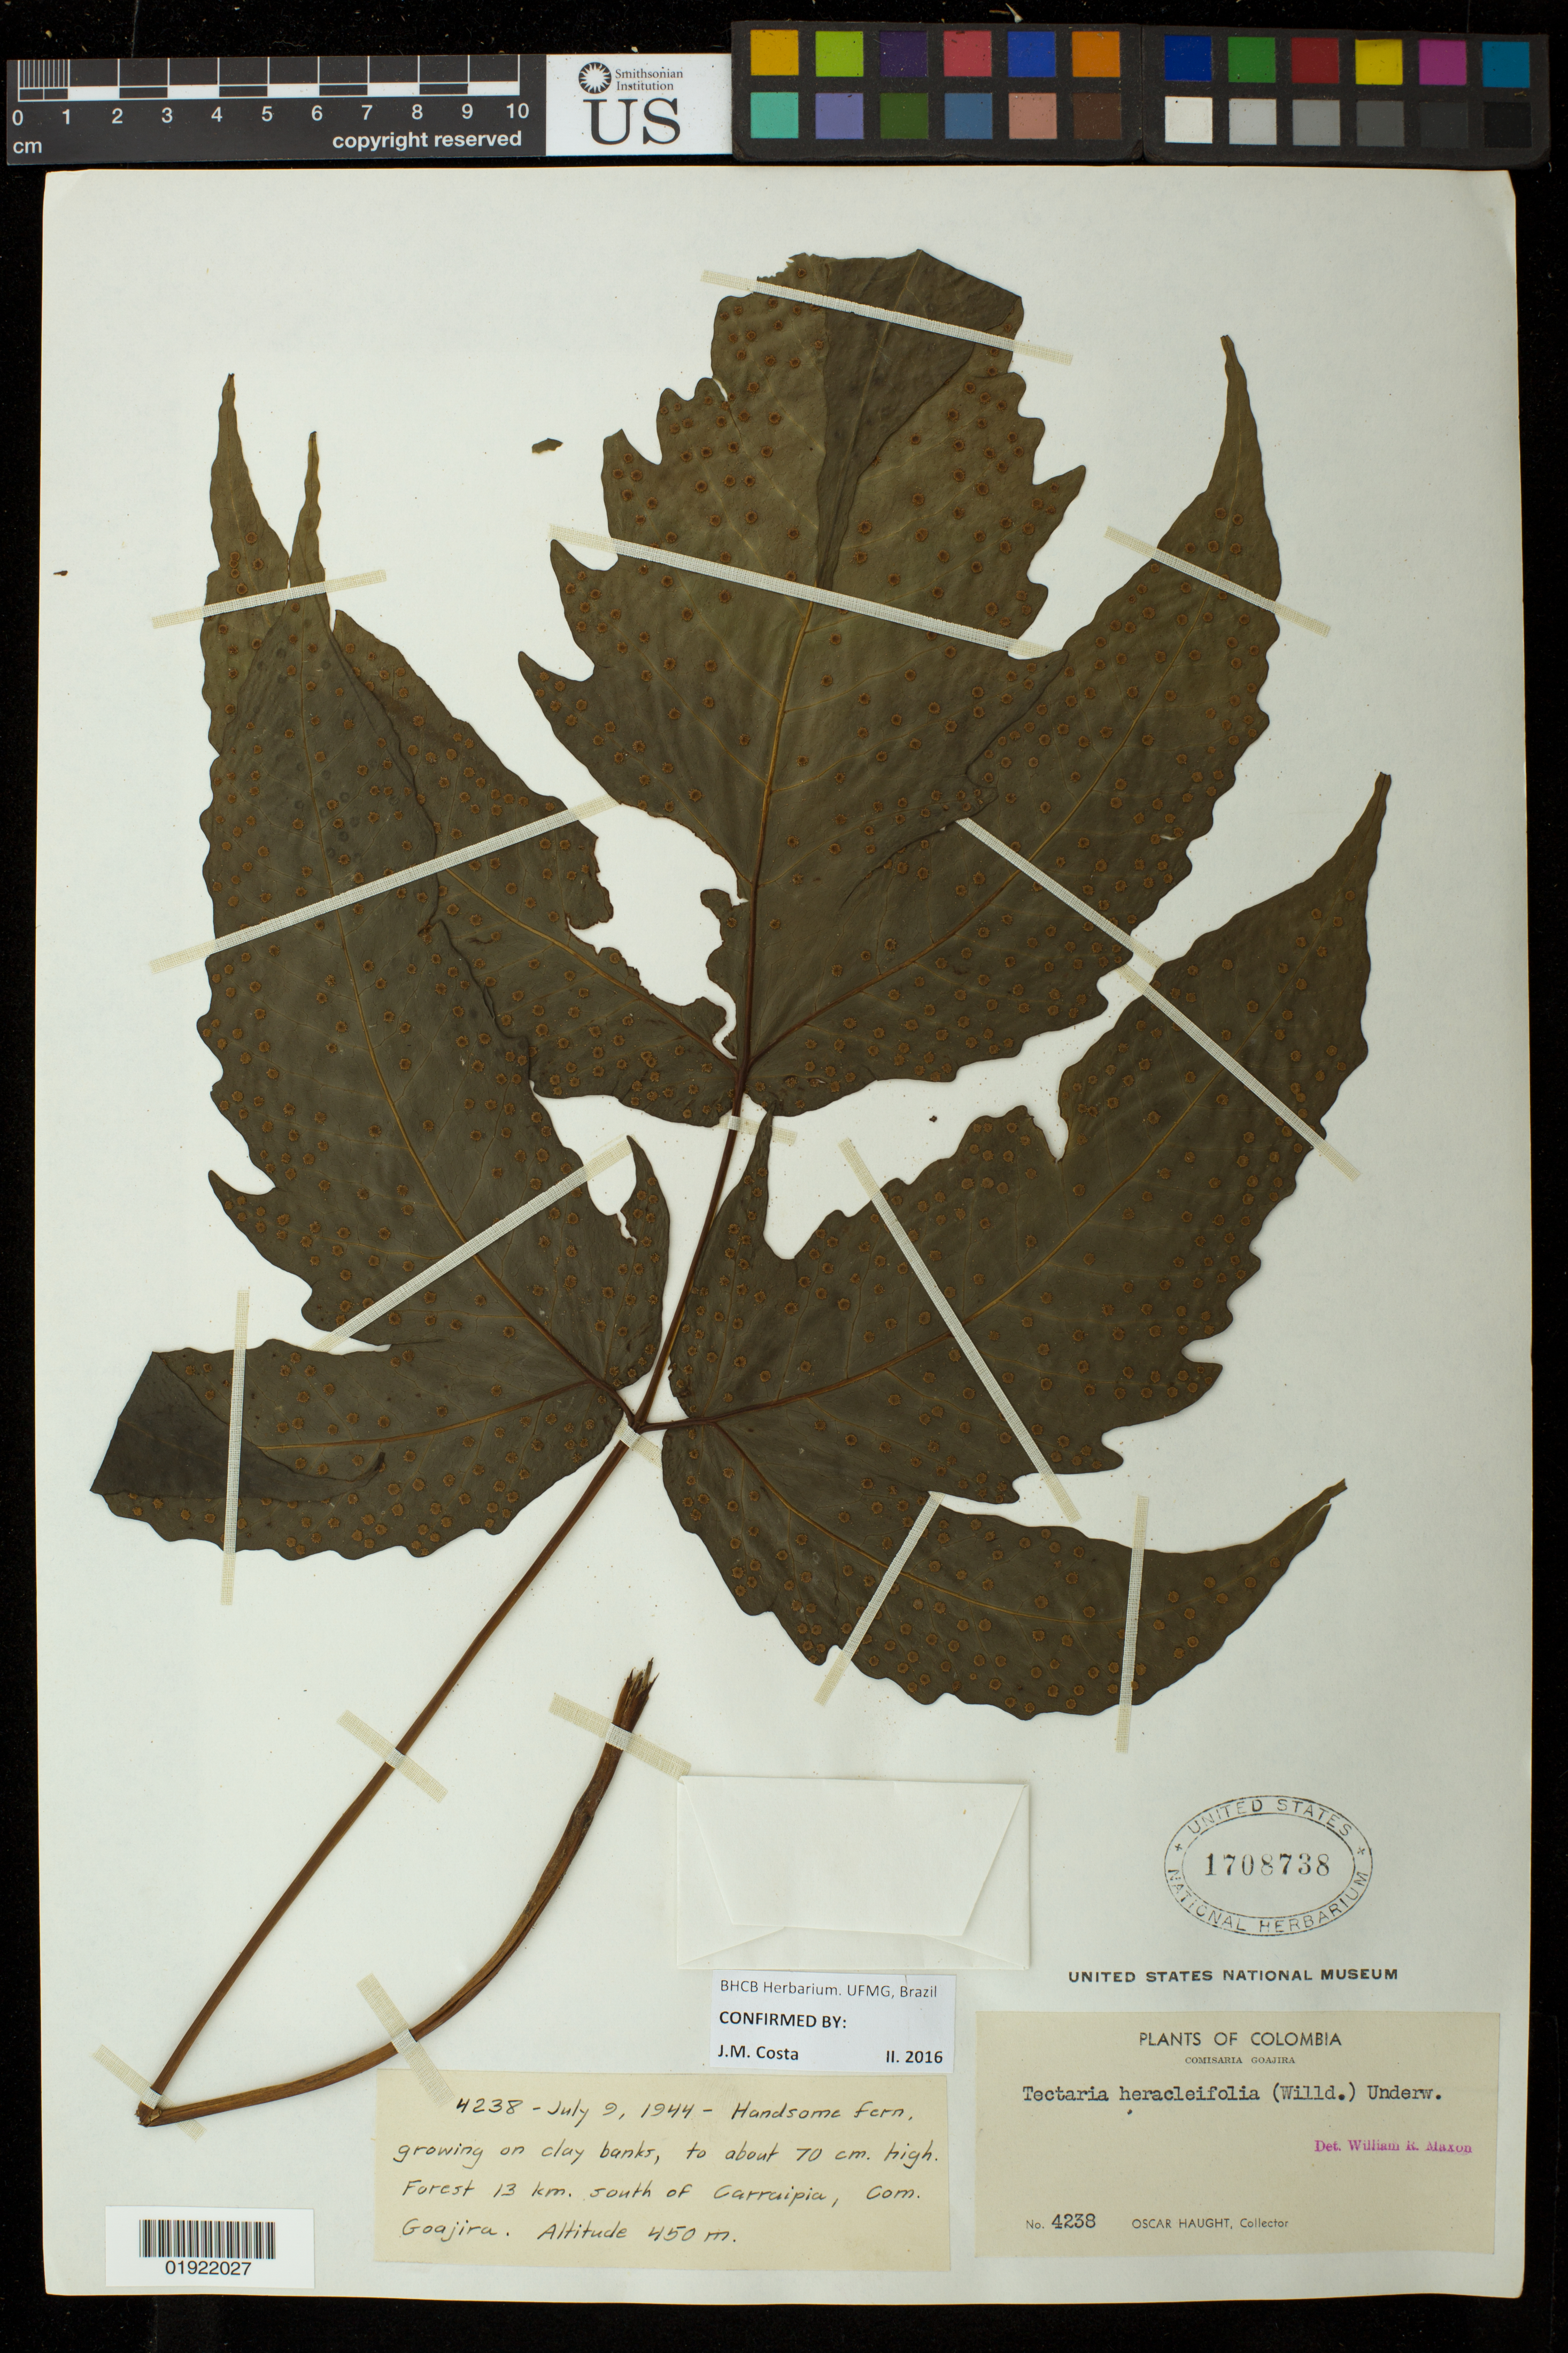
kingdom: Plantae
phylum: Tracheophyta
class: Polypodiopsida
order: Polypodiales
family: Tectariaceae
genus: Tectaria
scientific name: Tectaria heracleifolia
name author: (Willd.) Underw.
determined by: Costa, J. M.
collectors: O. Haught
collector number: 4238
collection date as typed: July 9, 1944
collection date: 1944-07-09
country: Colombia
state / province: La Guajira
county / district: Maicao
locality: forest 13 km. south of Carraipia, com. Goajira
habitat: growing on clay banks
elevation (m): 450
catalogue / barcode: US 1708738